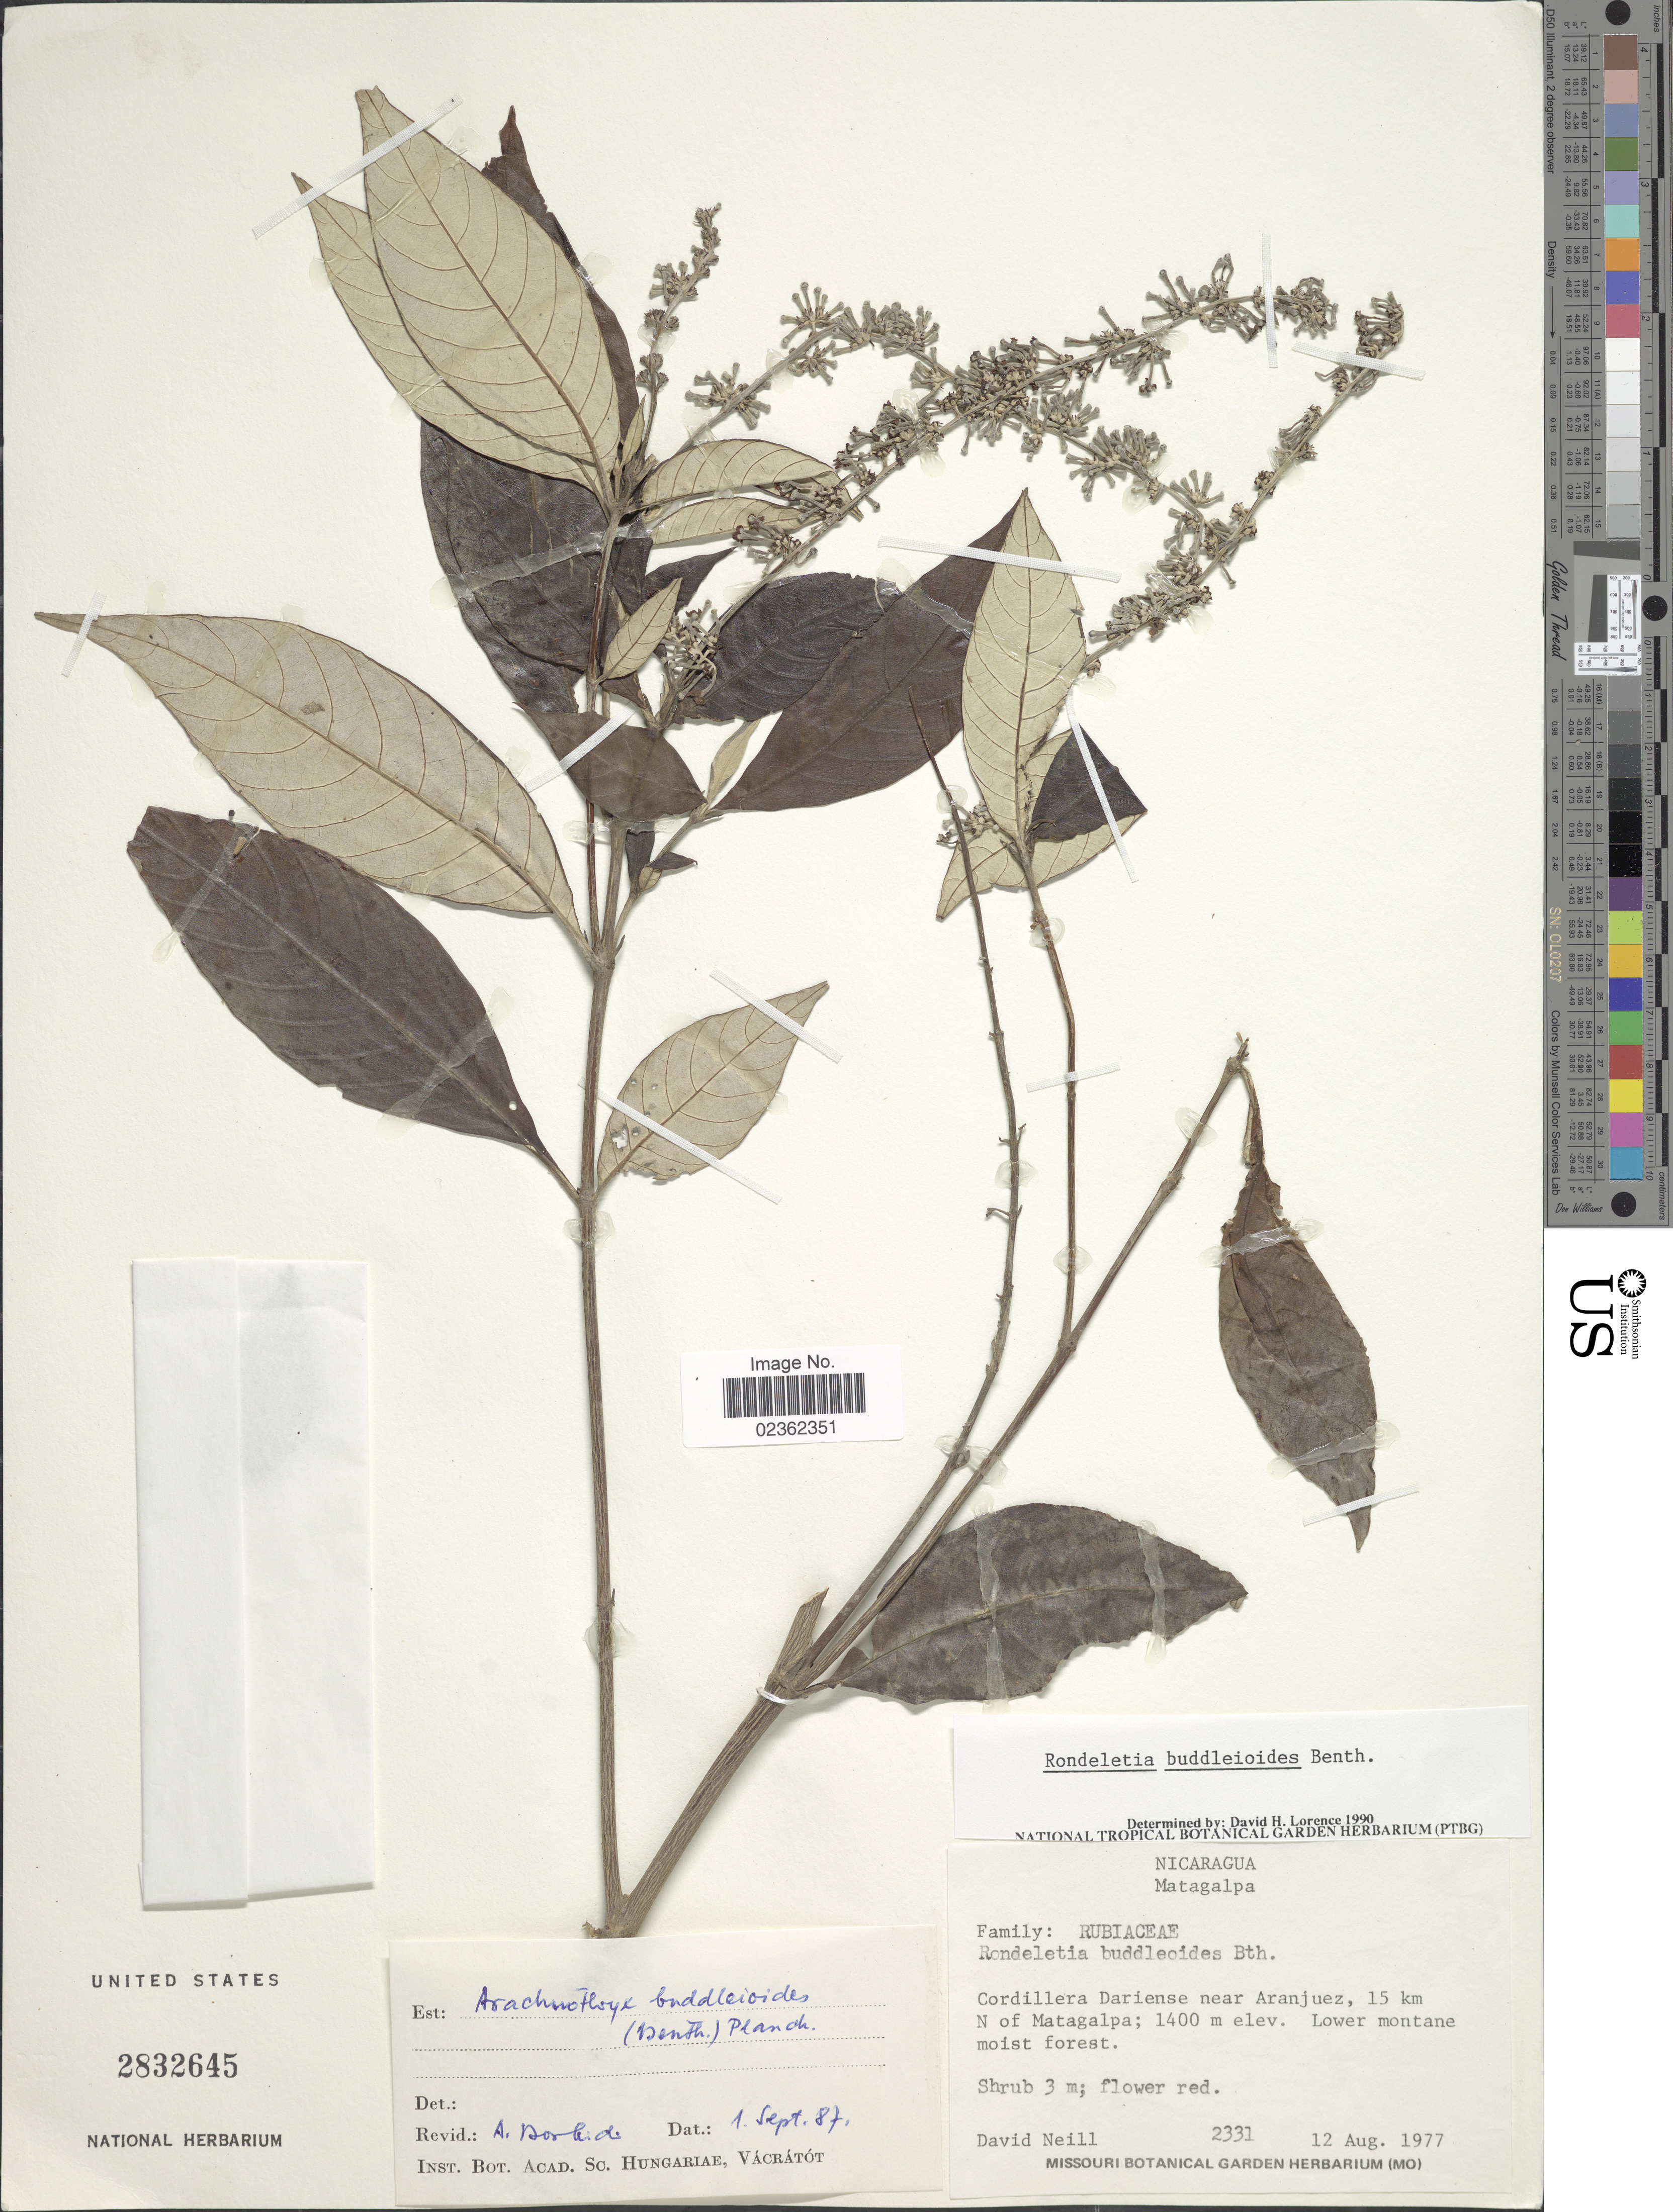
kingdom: Plantae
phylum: Tracheophyta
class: Magnoliopsida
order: Gentianales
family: Rubiaceae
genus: Arachnothryx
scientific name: Arachnothryx buddleioides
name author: (Benth.) Planch.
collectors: D. Neill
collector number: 2331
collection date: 1977-08-12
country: Nicaragua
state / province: Matagalpa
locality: Cordillera Dariense near Aranjuez, 15 km N of Matagalpa.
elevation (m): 1400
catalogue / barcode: US 2832645